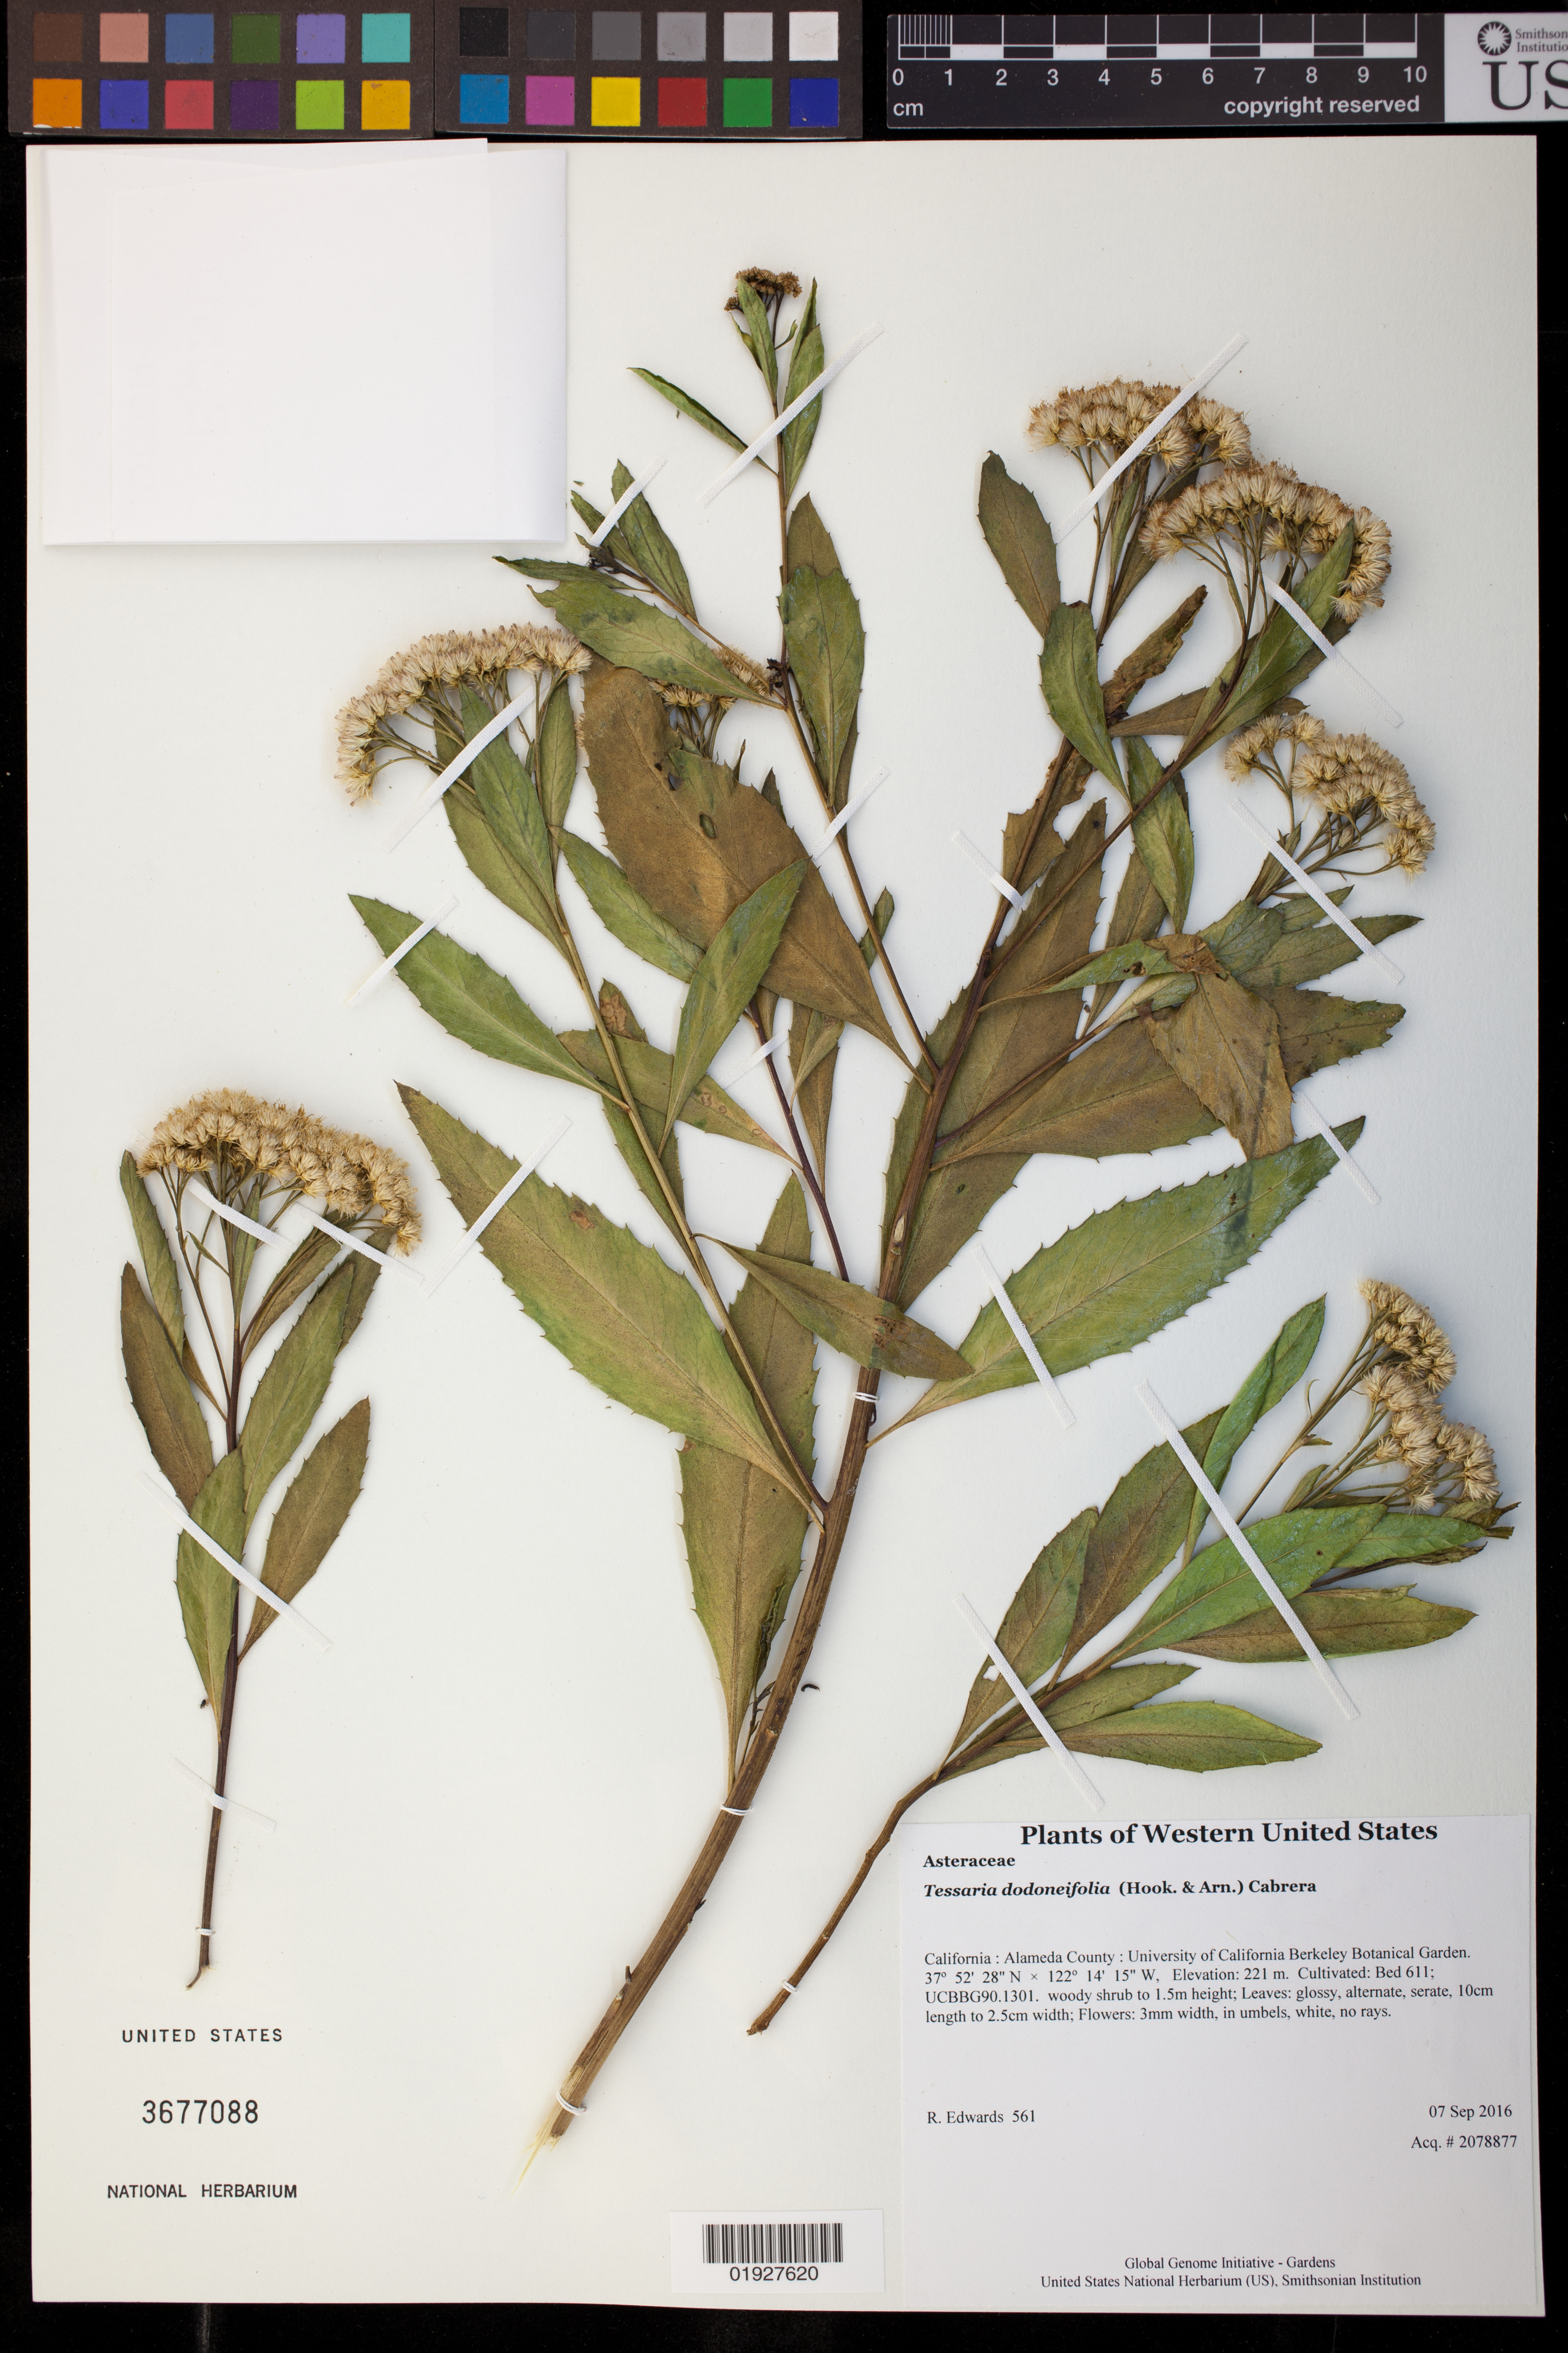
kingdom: Plantae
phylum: Tracheophyta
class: Magnoliopsida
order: Asterales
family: Asteraceae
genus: Tessaria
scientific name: Tessaria dodoneifolia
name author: (Hook. & Arn.) Cabrera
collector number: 561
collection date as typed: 7 September 2016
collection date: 2016-09-07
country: United States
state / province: California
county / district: Alameda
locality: University of California Berkeley Botanical Garden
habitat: Cultivated: Bed 611; UCBBG90.1301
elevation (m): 221.2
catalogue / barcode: US 3677088